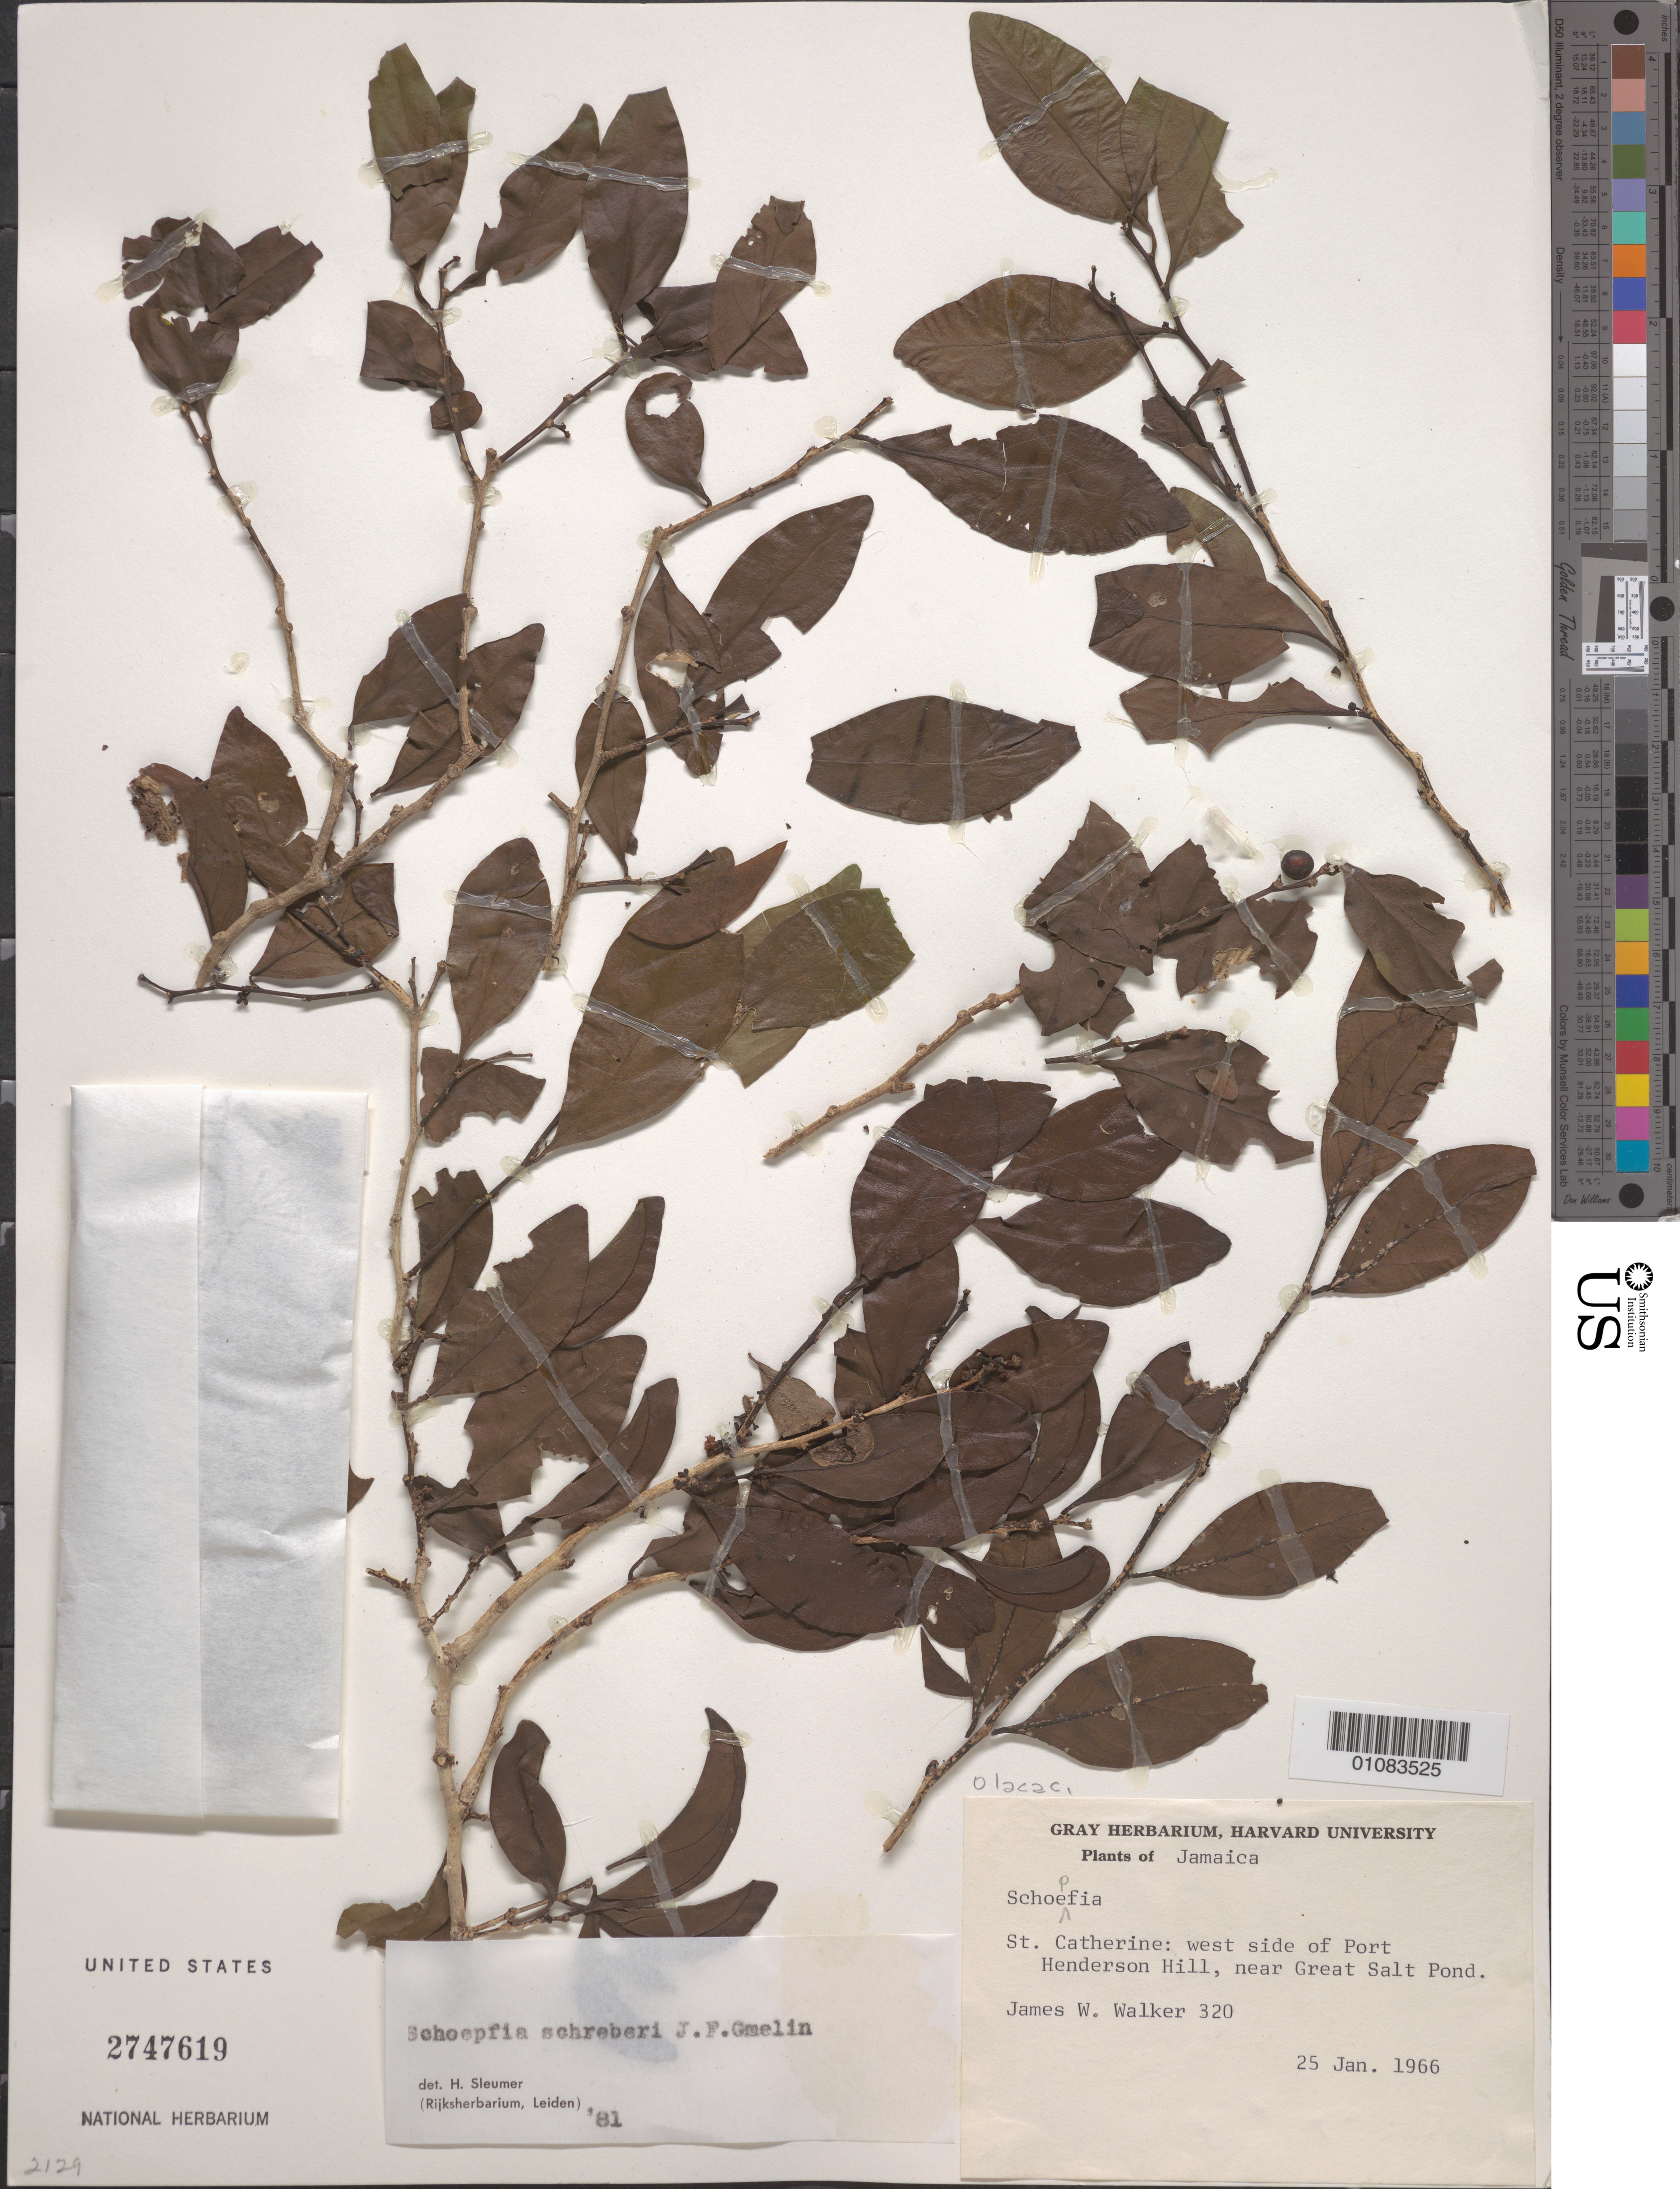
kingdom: Plantae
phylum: Tracheophyta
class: Magnoliopsida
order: Santalales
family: Schoepfiaceae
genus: Schoepfia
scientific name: Schoepfia schreberi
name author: J.F. Gmel.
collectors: J. W. Walker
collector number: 320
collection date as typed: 25 Jan 1966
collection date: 1966-01-25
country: Jamaica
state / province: Saint Catherine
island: Jamaica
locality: West side of Port Henderson Hill, near Great Salt Pond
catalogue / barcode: US 2747619